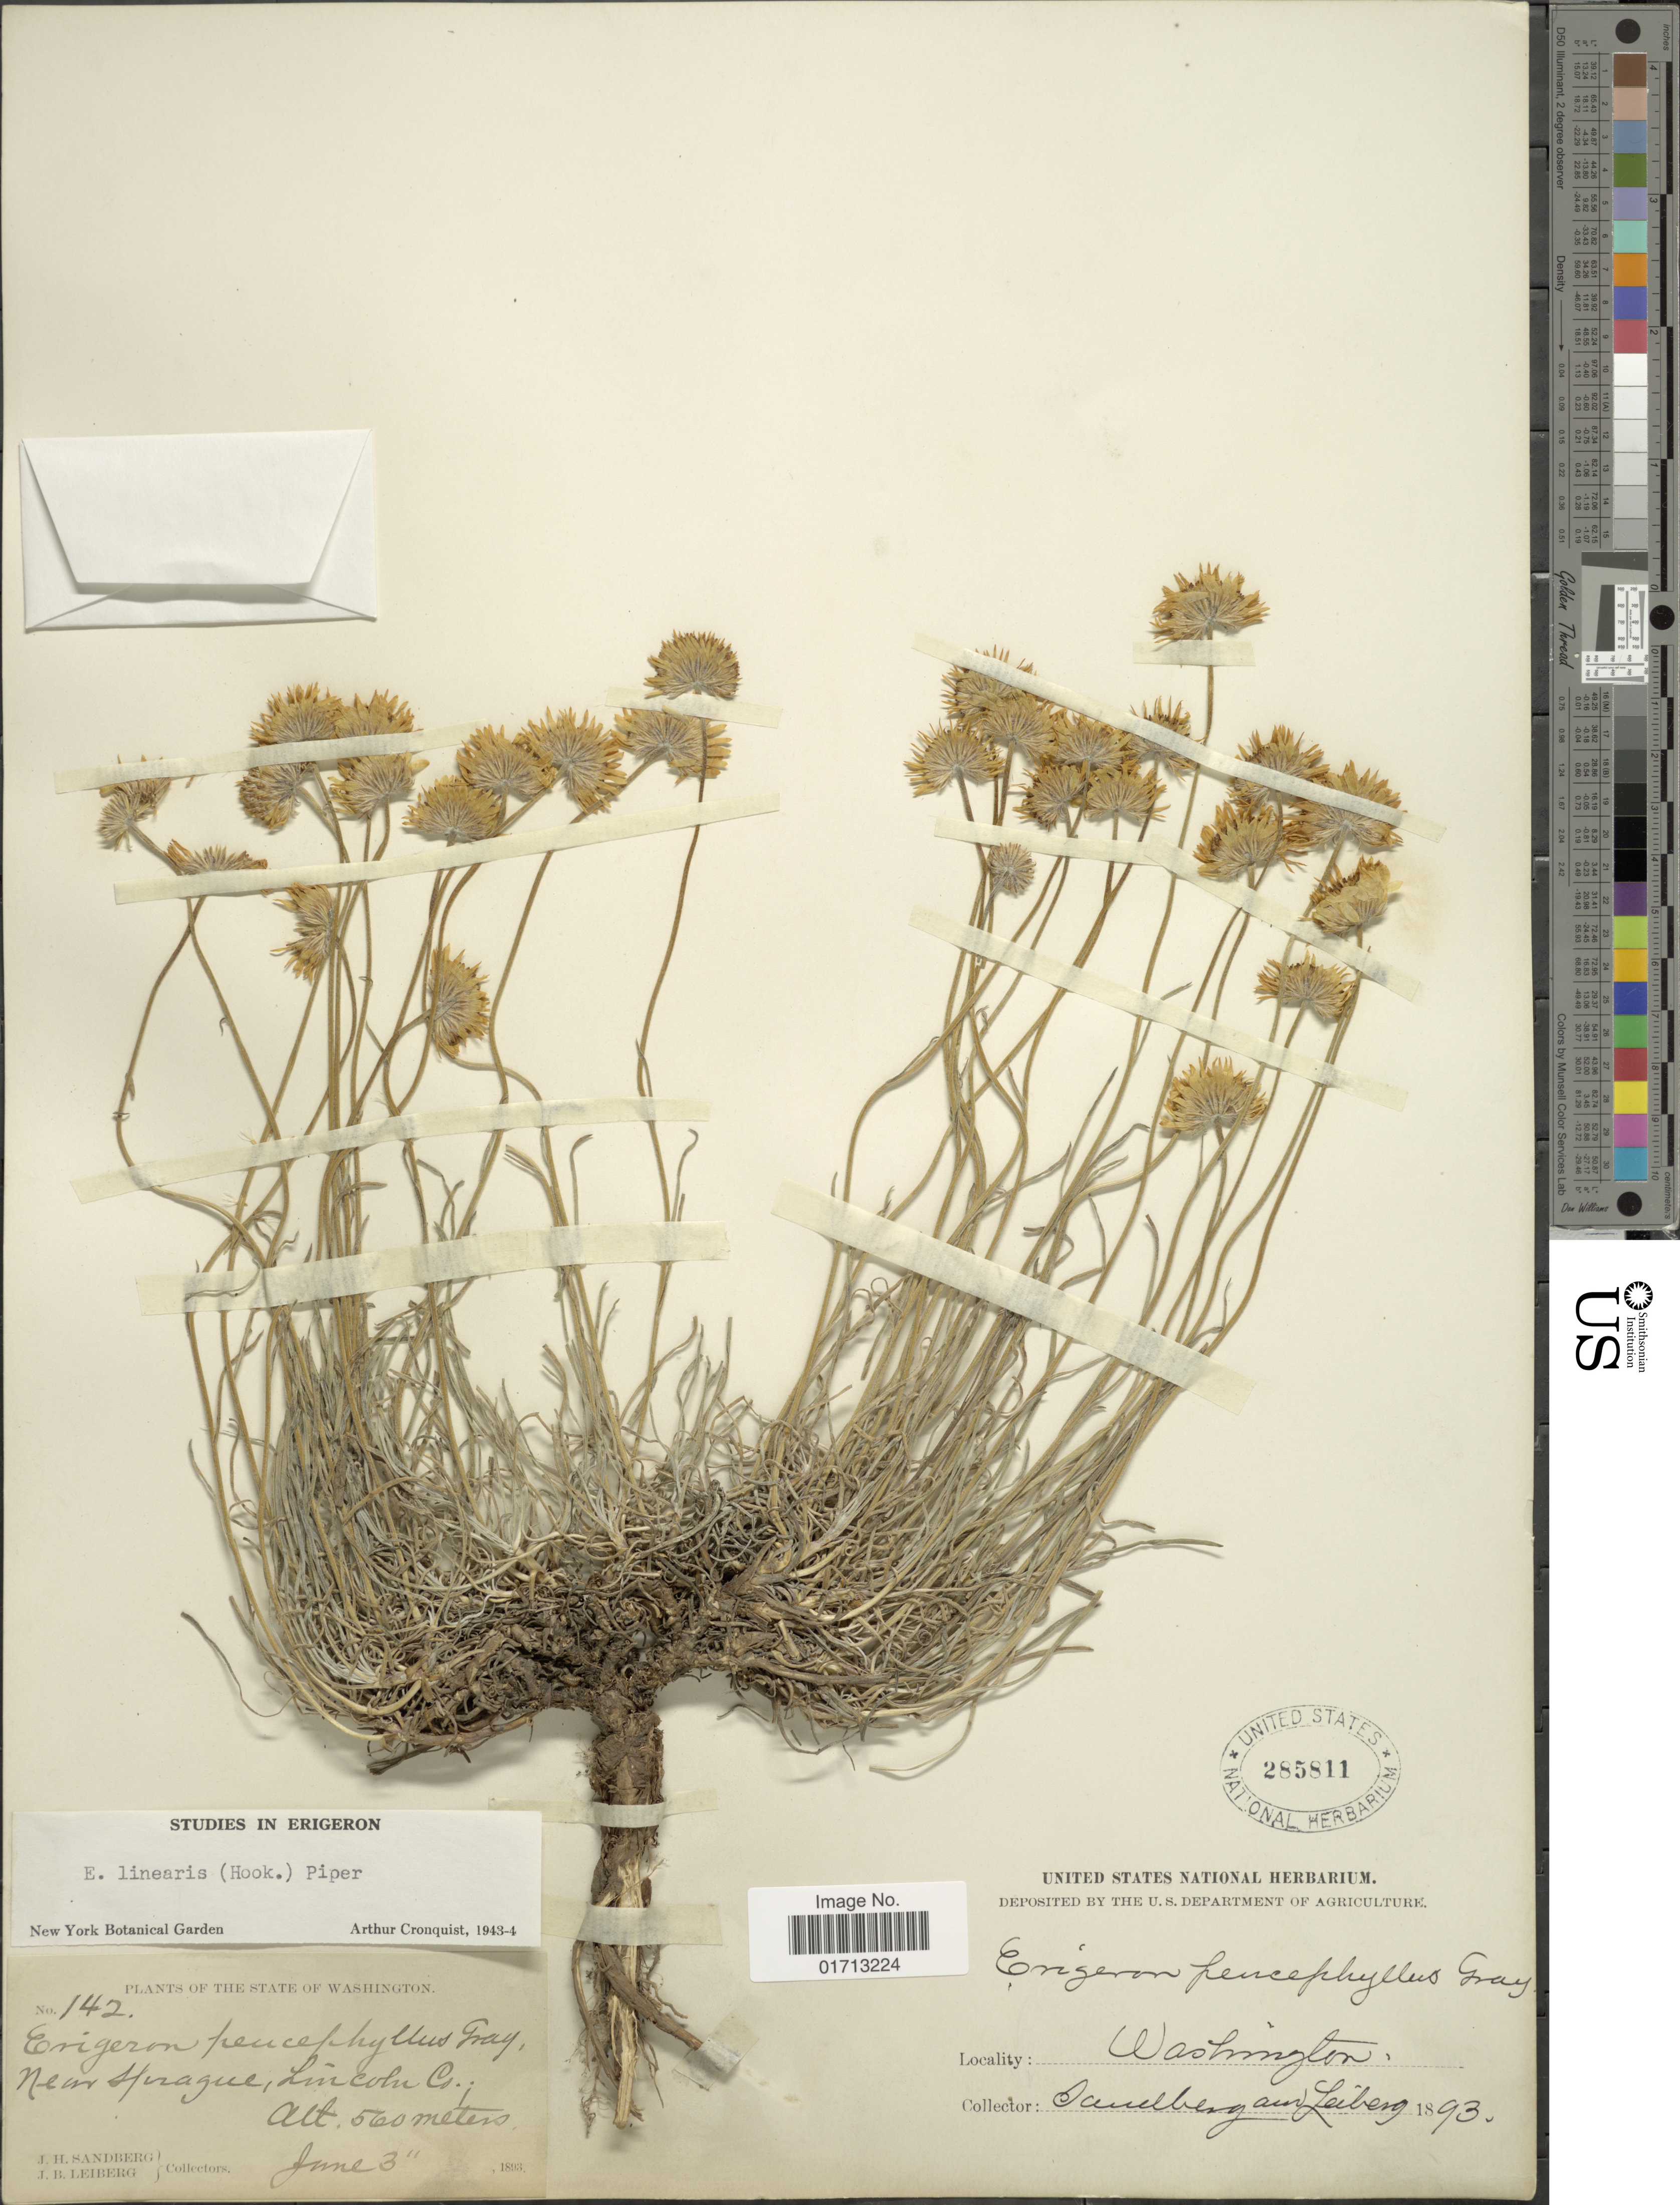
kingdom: Plantae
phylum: Tracheophyta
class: Magnoliopsida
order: Asterales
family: Asteraceae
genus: Erigeron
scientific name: Erigeron linearis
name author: (Hook.) Piper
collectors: J. H. Sandberg & J. B. Leiberg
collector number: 142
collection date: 1893-06-03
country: United States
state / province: Washington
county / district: Lincoln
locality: Near Hirague, Lincoln Co.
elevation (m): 560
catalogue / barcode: US 285811